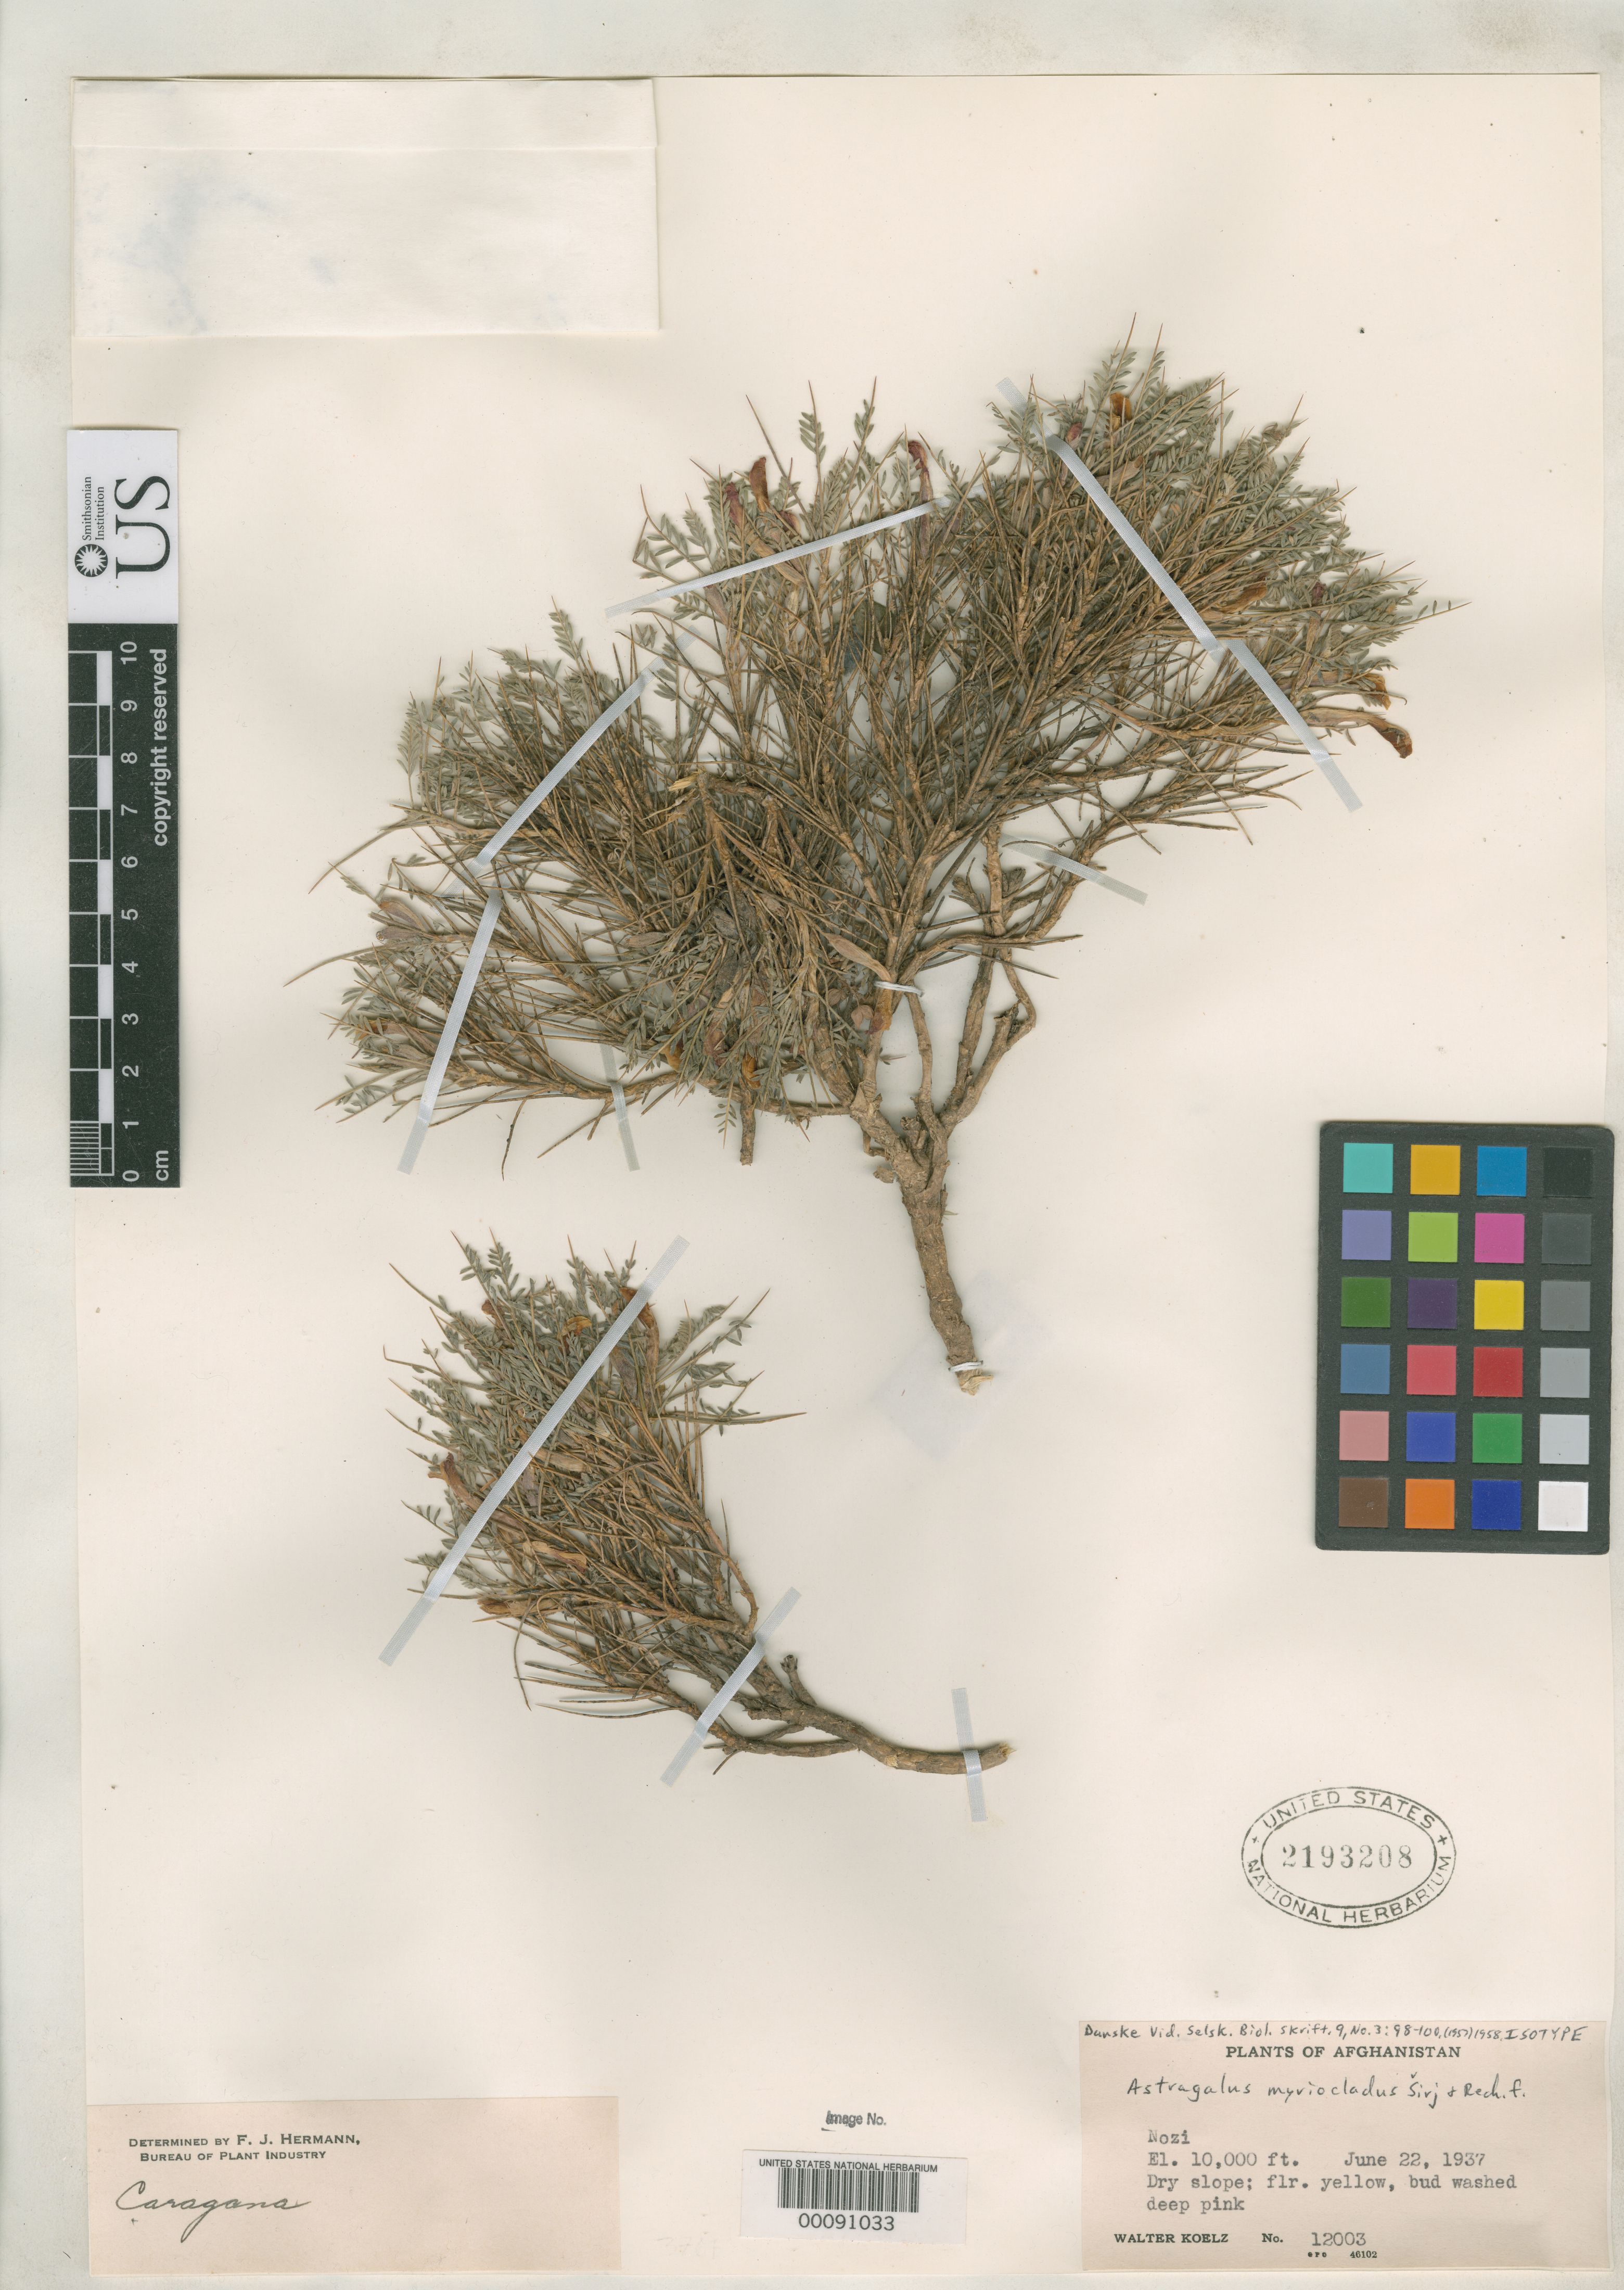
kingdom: Plantae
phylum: Tracheophyta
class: Magnoliopsida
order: Fabales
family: Fabaceae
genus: Astragalus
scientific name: Astragalus myriocladus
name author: Širj. & Rech. f.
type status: Isotype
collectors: W. N. Koelz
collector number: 12003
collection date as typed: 22 Jan 1937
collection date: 1937-01-22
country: Afghanistan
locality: Nozi.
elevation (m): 3048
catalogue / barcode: US 2193208